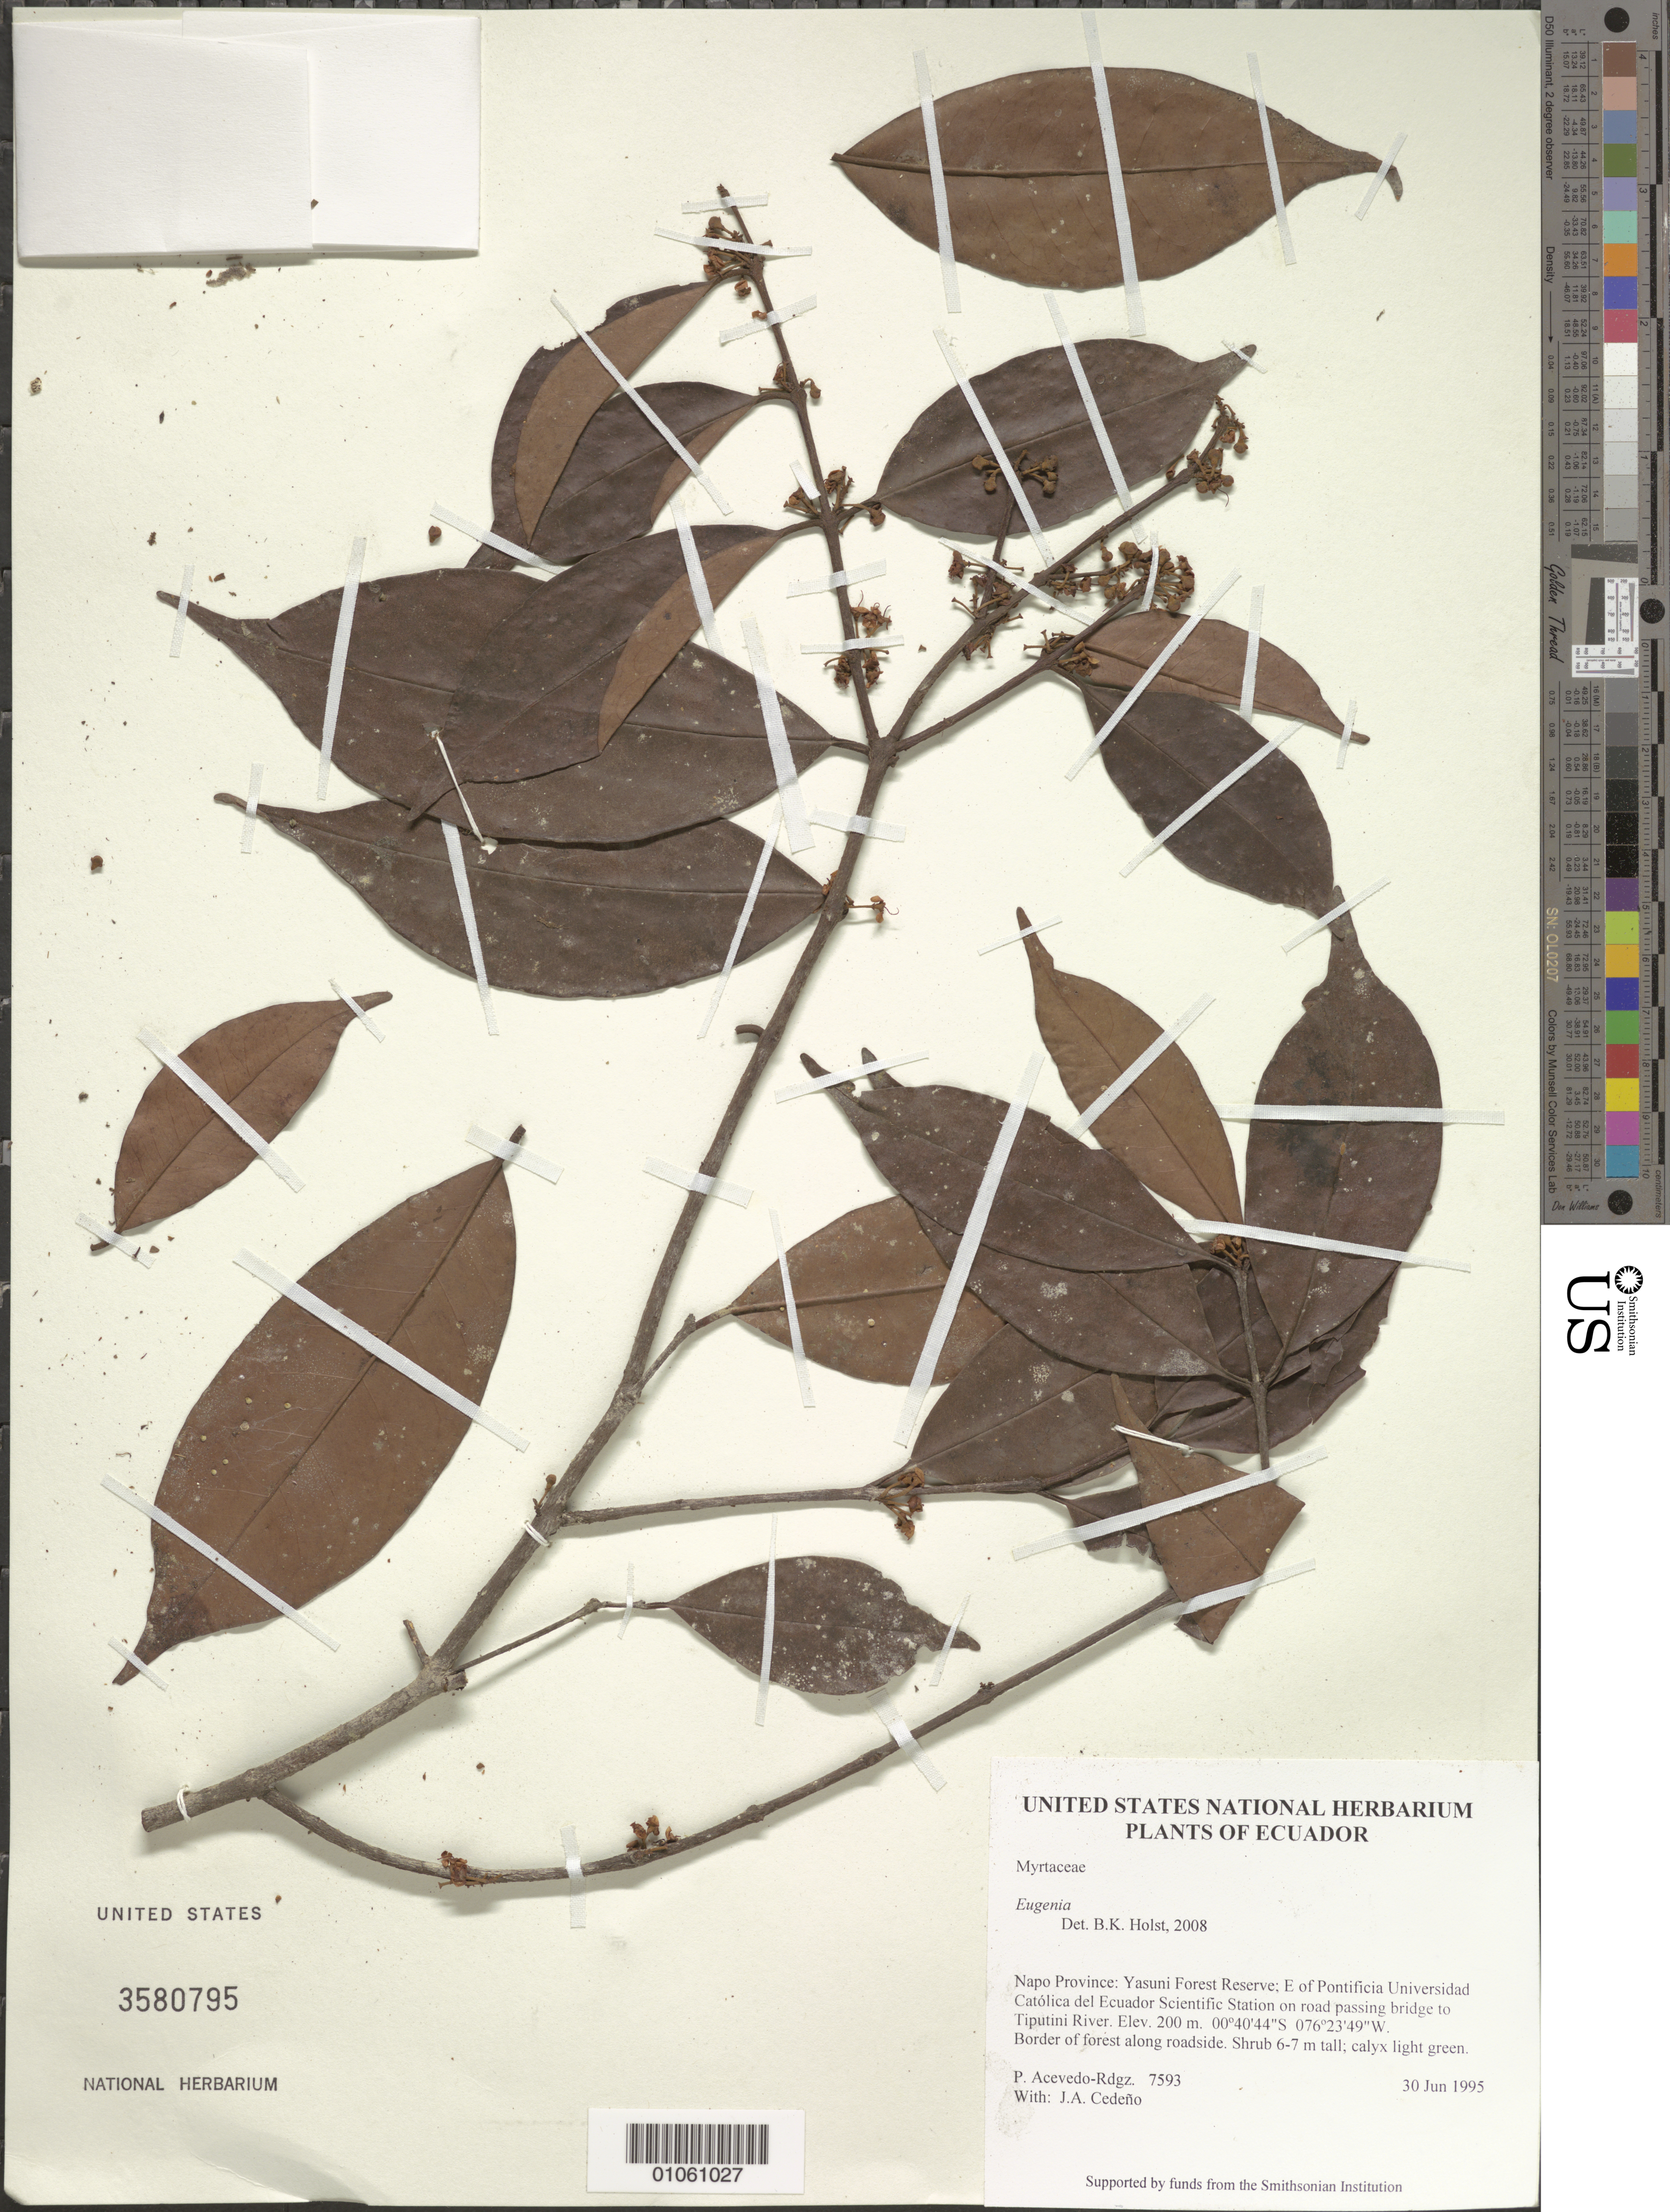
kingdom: Plantae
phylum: Tracheophyta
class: Magnoliopsida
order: Myrtales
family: Myrtaceae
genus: Eugenia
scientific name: Eugenia sp.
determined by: Holst, Bruce K.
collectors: P. Acevedo-Rodr. & J. A. Cedeño M.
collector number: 7593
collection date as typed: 30 Jun 1995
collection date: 1995-06-30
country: Ecuador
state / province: Napo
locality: Napo Province: Yasuni Forest Reserve; E of Pontificia Universidad Católica del Ecuador Scientific Station on road passing bridge to Tiputini River.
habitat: Border of forest along roadside.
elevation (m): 200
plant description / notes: US, K, MO, NY, P, B, F, SEL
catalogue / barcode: US 3580795